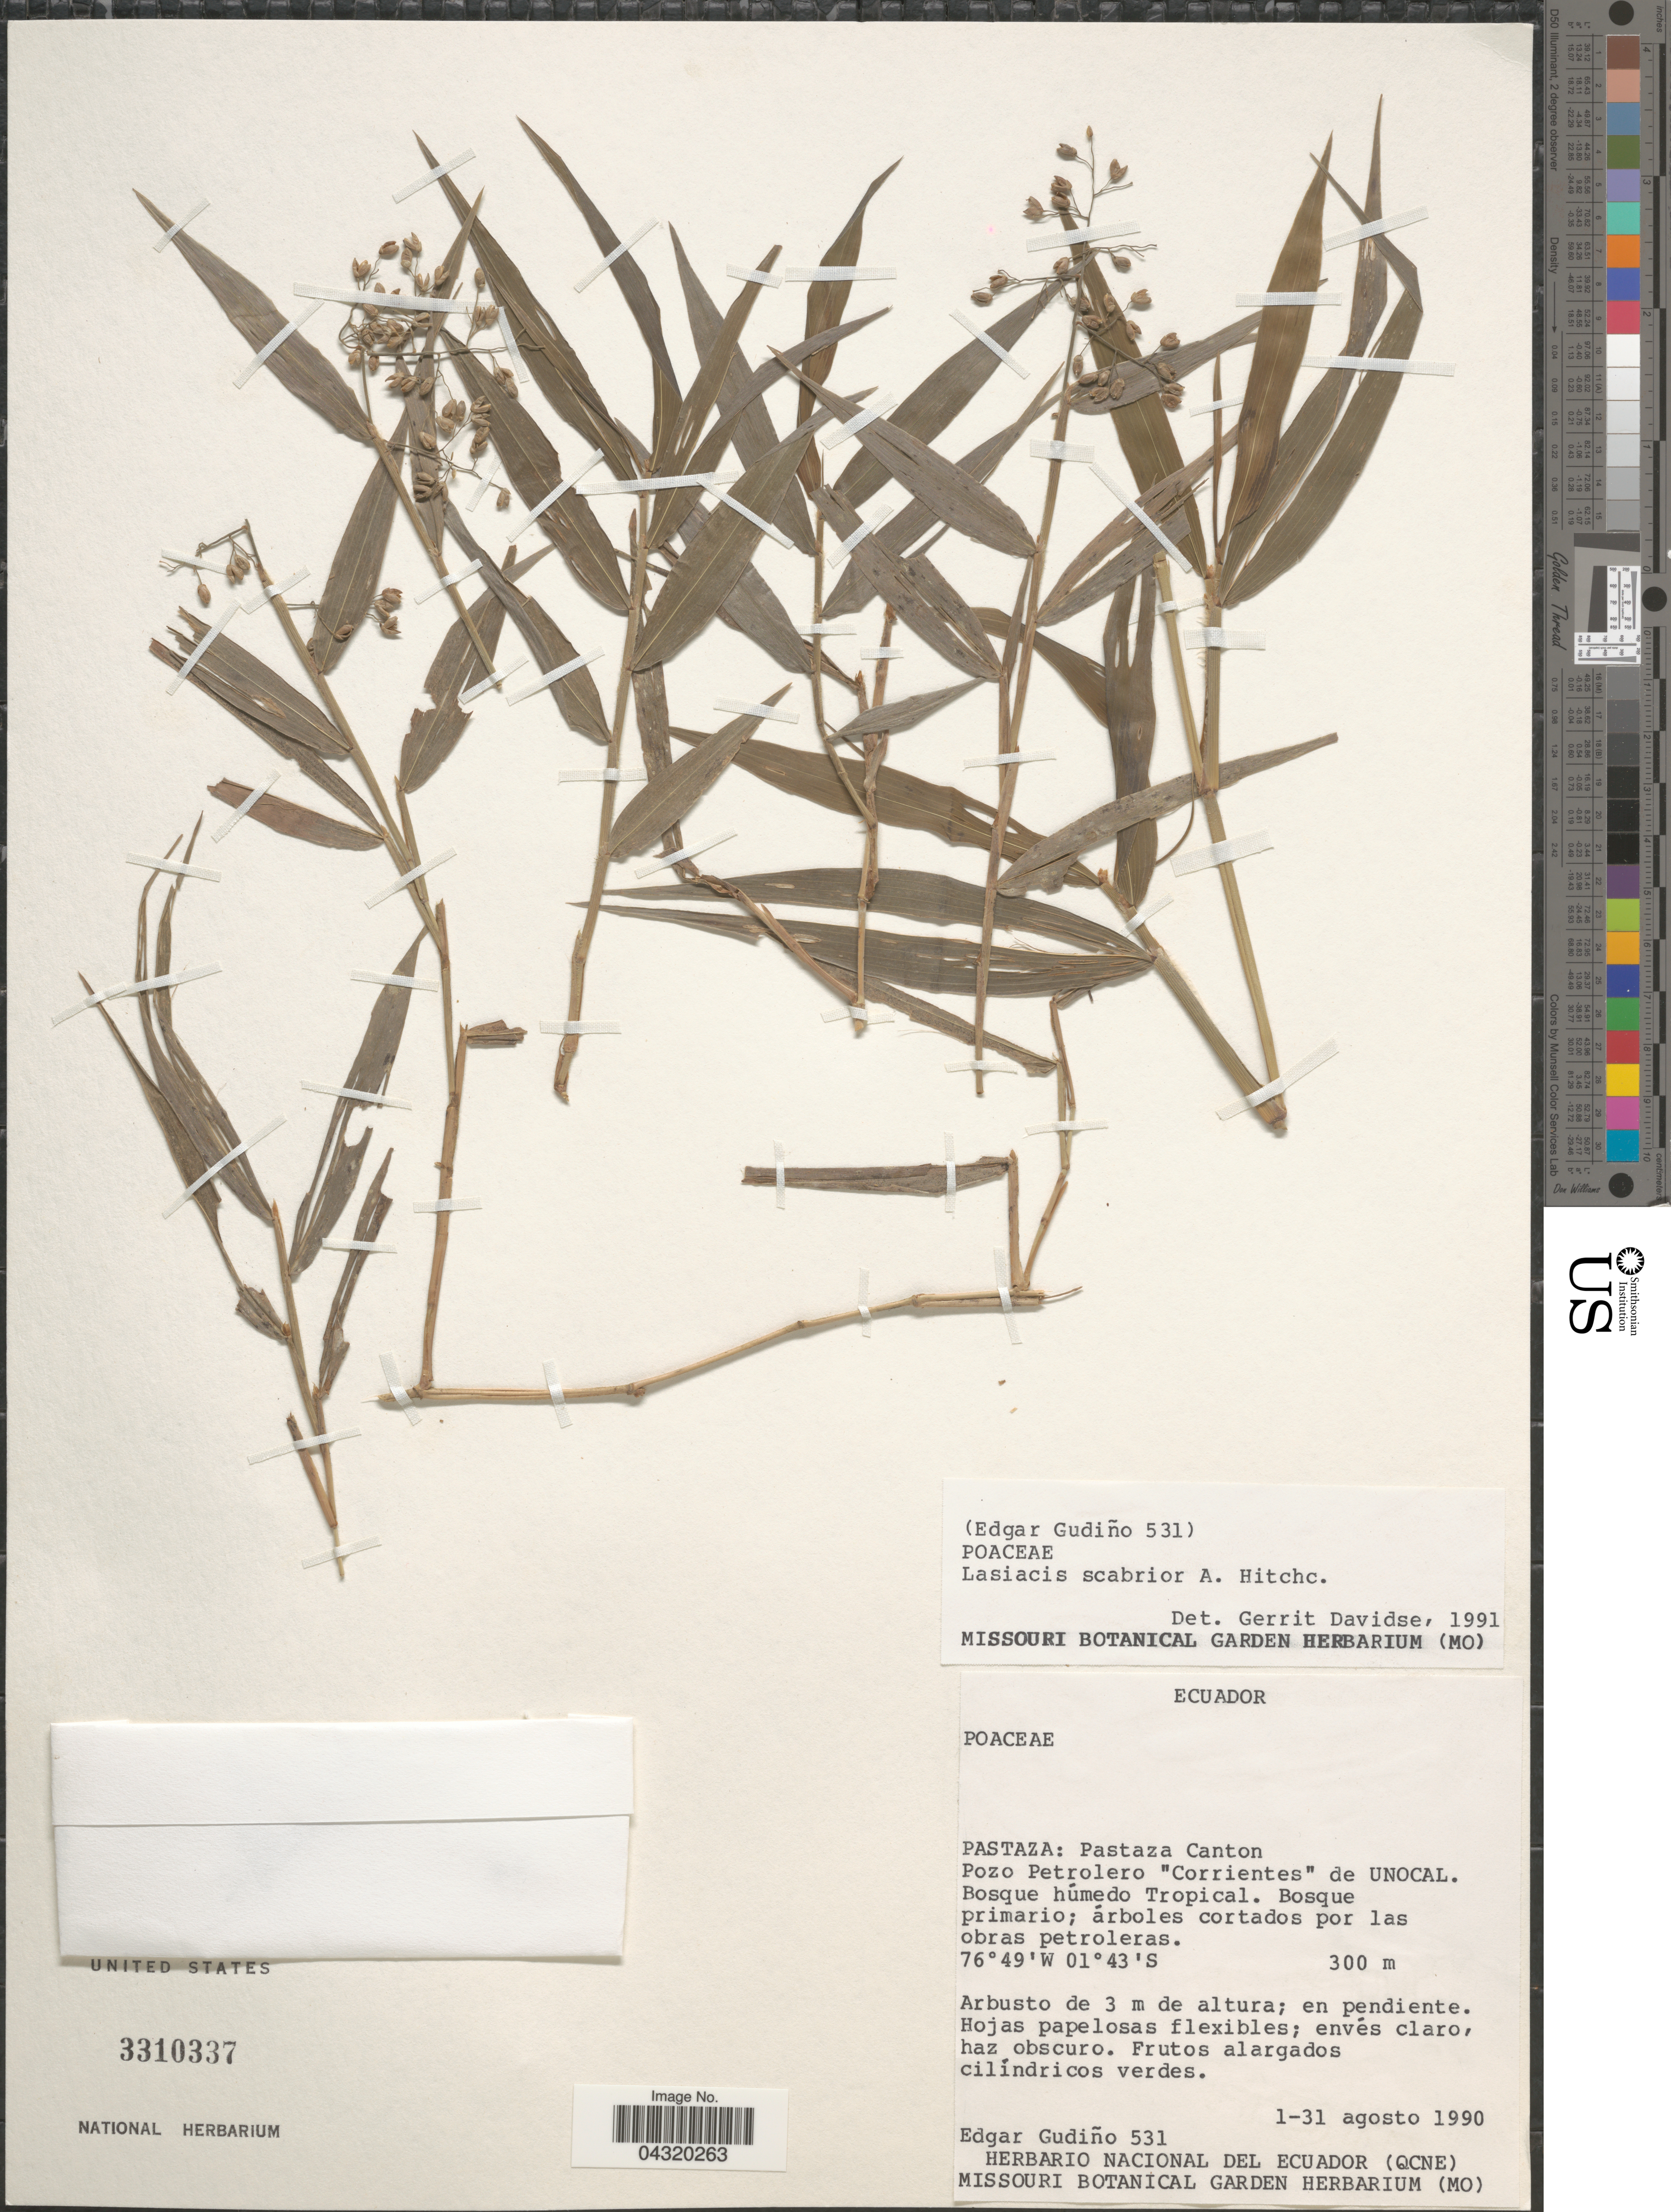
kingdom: Plantae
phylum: Tracheophyta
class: Liliopsida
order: Poales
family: Poaceae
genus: Lasiacis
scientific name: Lasiacis scabrior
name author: Hitchc.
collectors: E. Gudiño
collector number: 531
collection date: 1990-08-01/1990-08-31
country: Ecuador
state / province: Pastaza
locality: Pastaza Canton. Pozo Petrolero "Corrientes" de Unocal. Bosque húmedo Tropical.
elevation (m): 300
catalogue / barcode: US 3310337